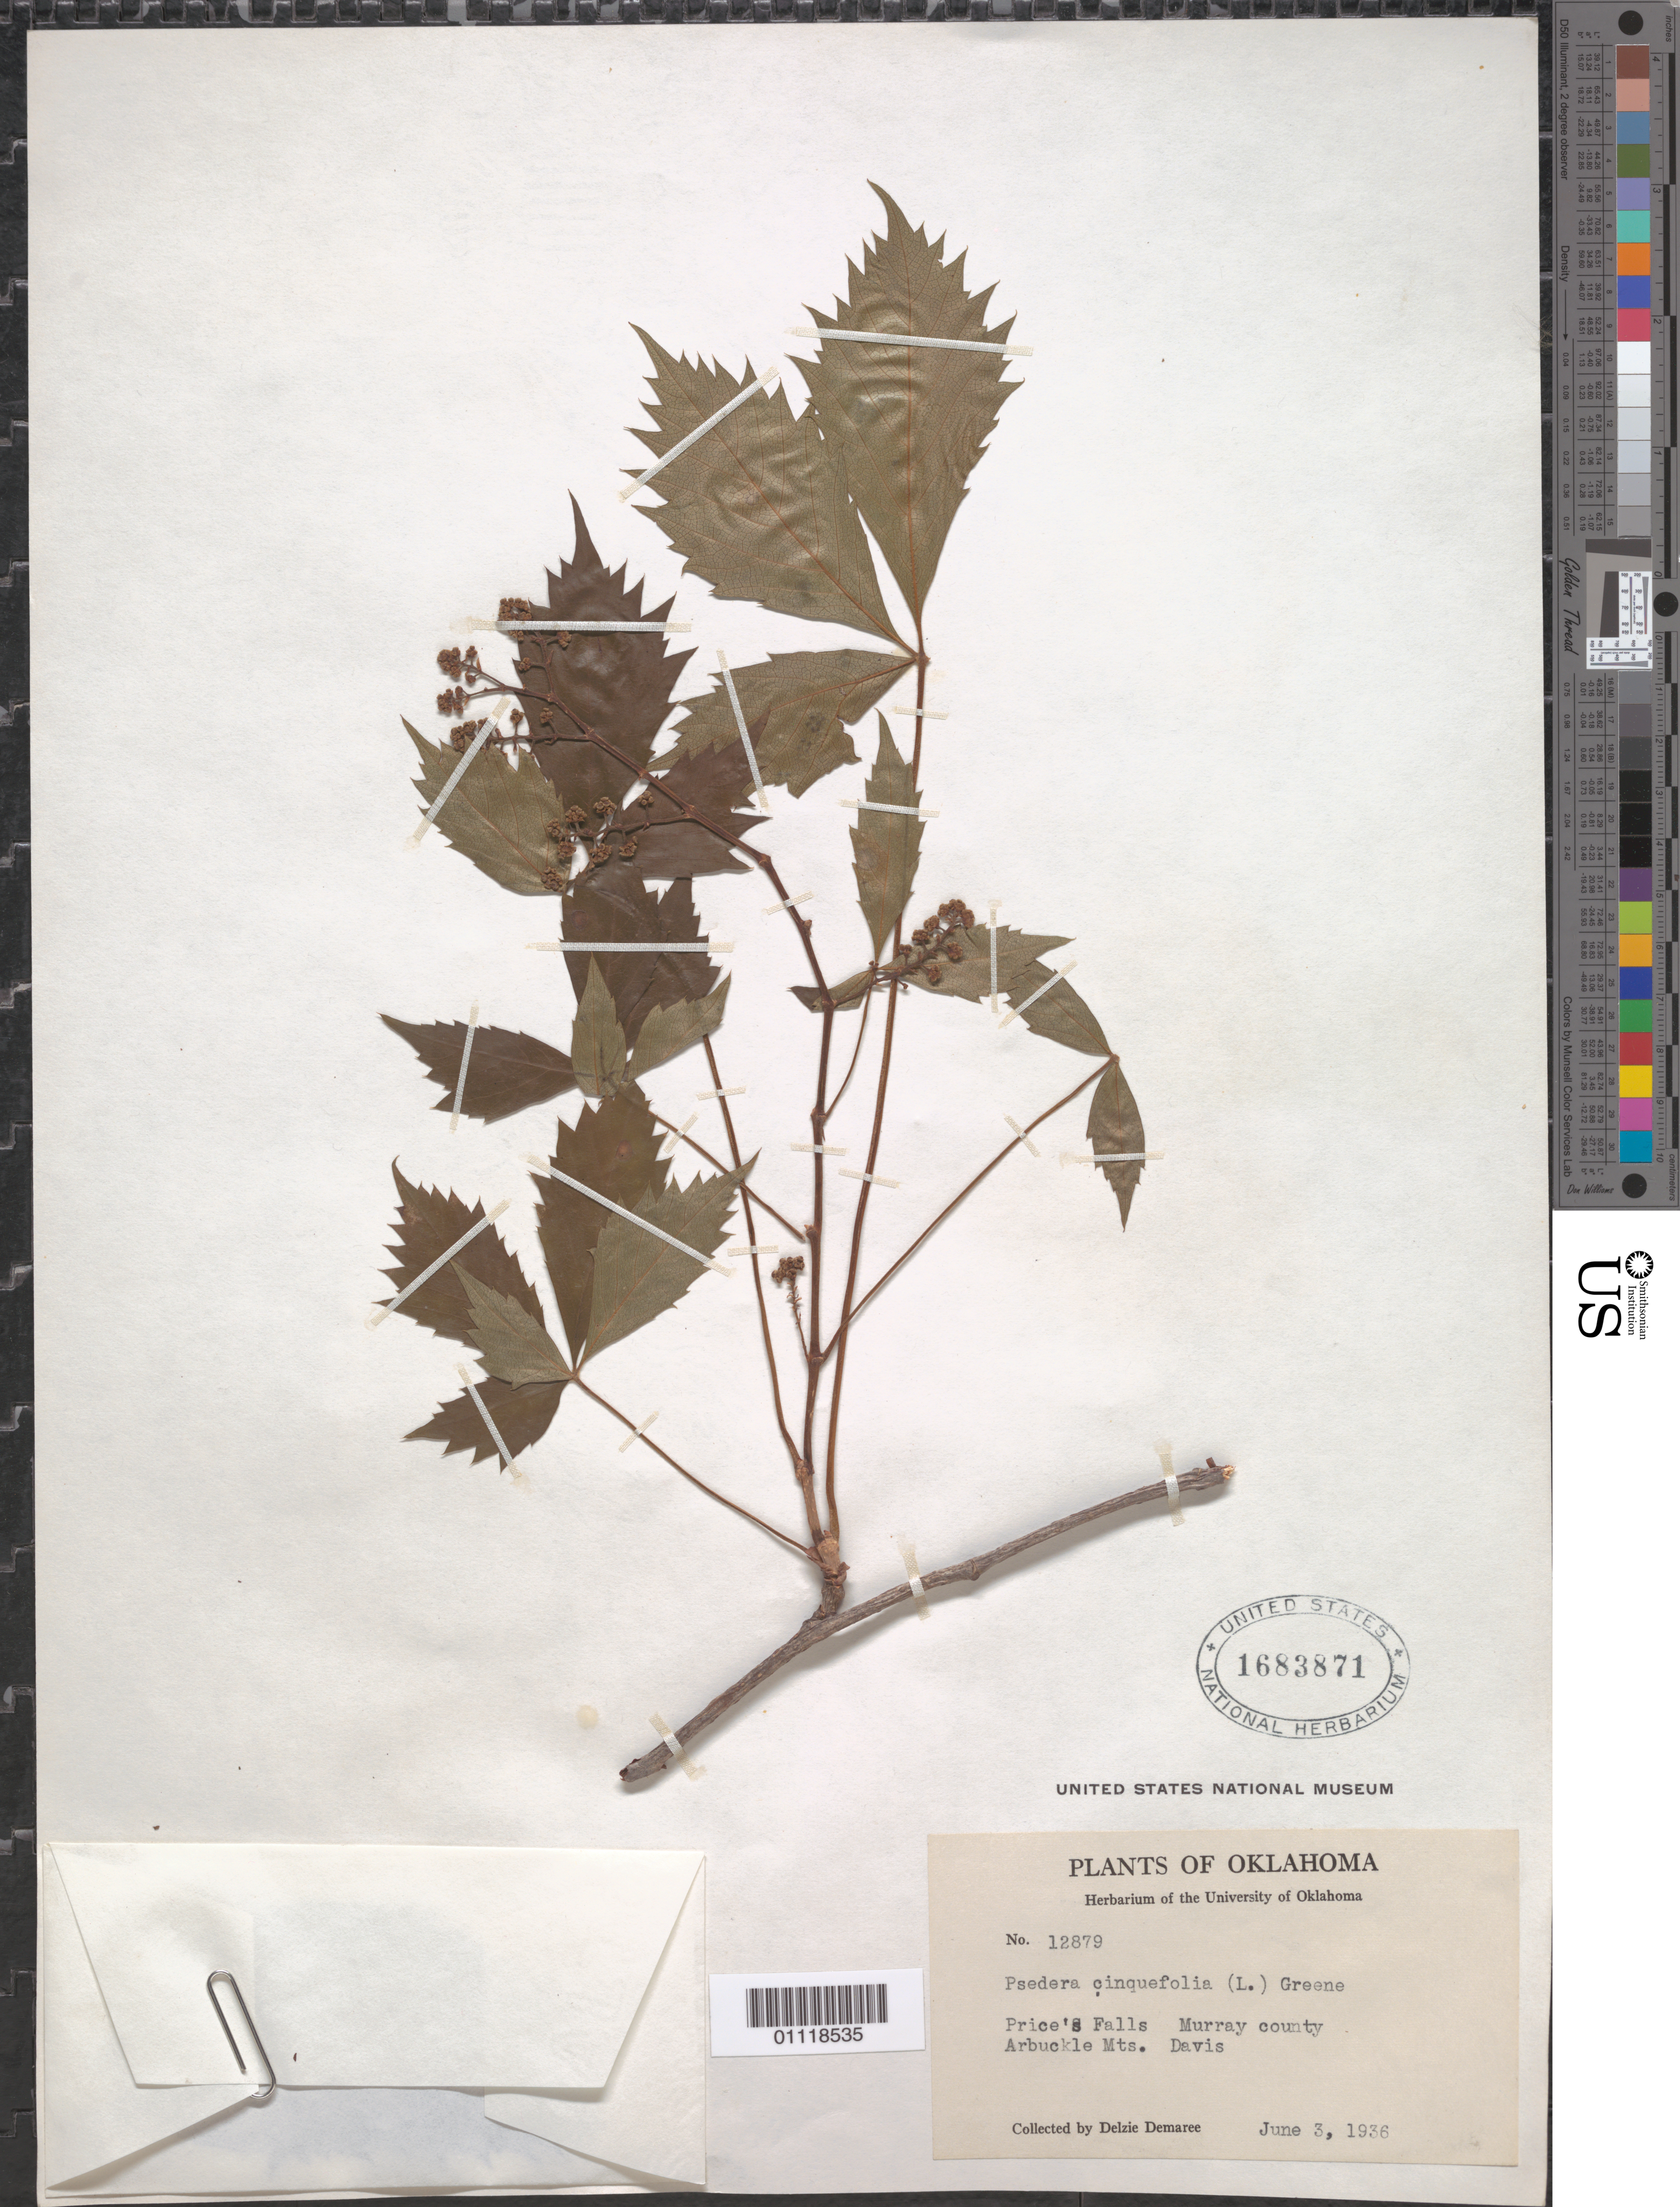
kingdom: Plantae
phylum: Tracheophyta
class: Magnoliopsida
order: Vitales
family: Vitaceae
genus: Parthenocissus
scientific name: Parthenocissus quinquefolia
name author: (L.) Planch.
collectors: D. Demaree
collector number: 12879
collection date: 1936-06-03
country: United States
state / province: Oklahoma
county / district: Murray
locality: Price's Falls. Arbuckle Mts. Davis.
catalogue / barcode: US 1683871